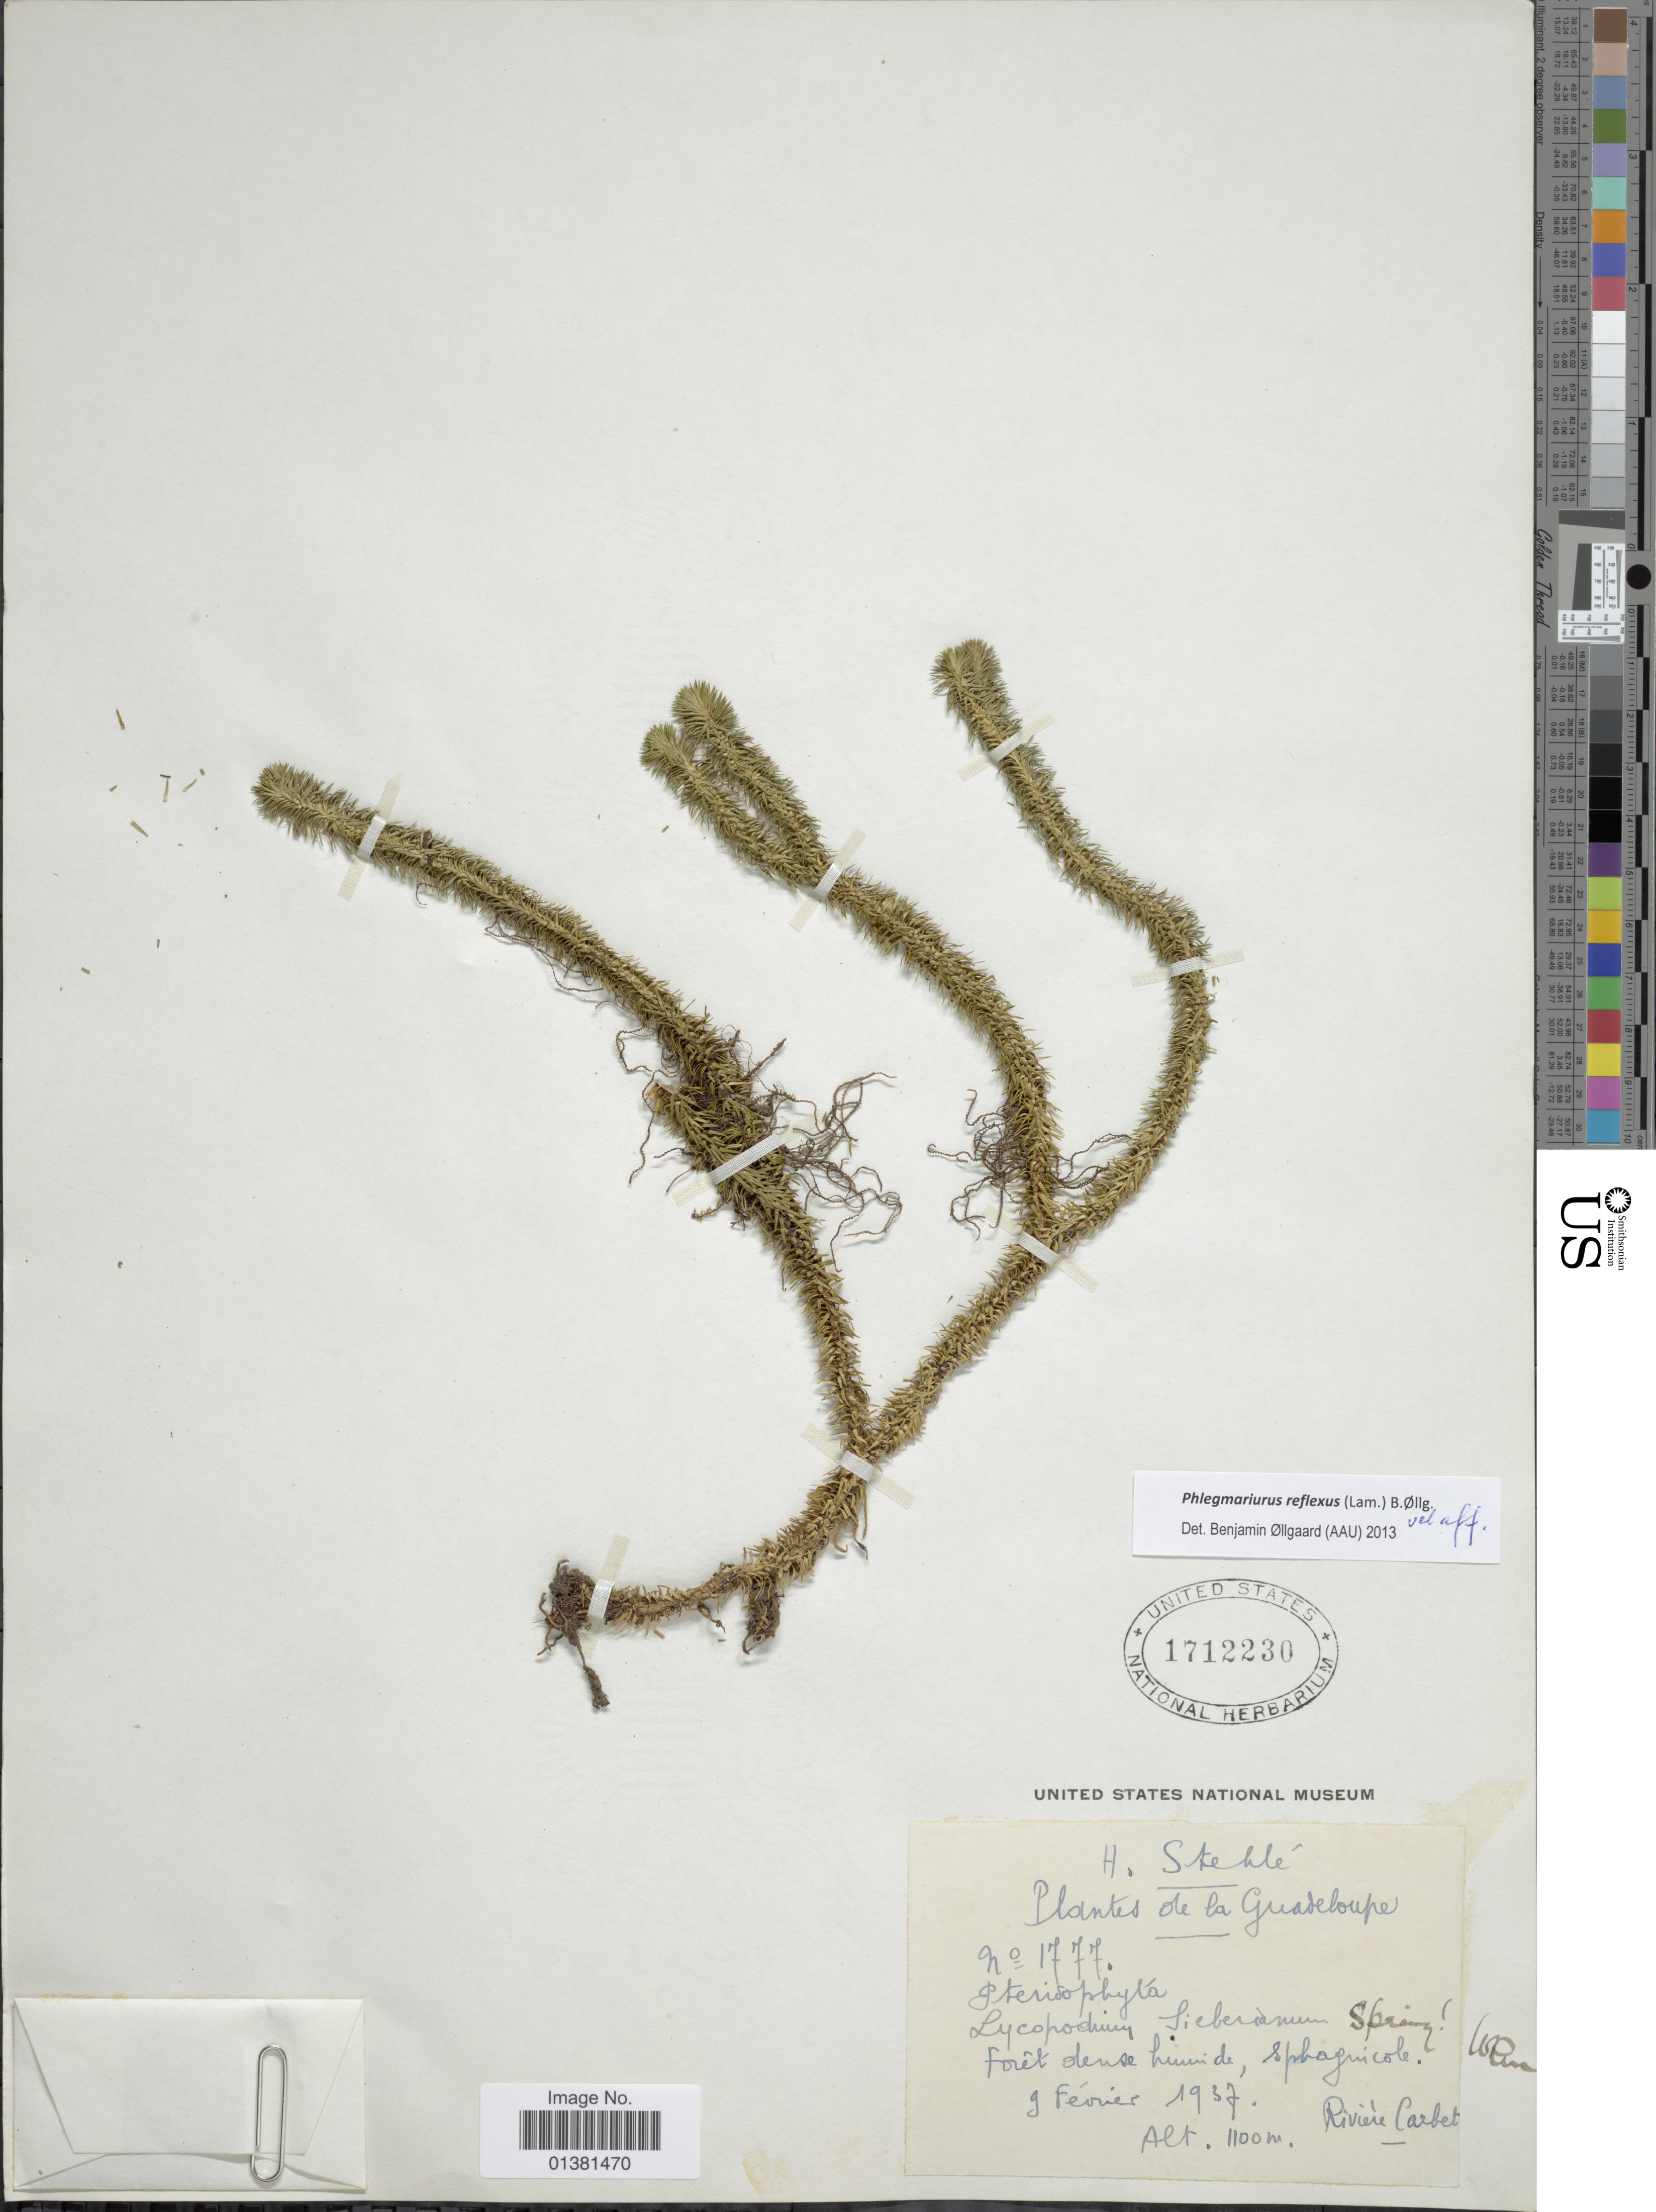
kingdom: Plantae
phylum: Tracheophyta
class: Lycopodiopsida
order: Lycopodiales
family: Lycopodiaceae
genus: Phlegmariurus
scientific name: Phlegmariurus reflexus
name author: (Lam.) B. Øllg.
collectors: H. Stehlé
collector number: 1777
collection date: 1937-02-09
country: Guadeloupe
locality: Forêt dense humide, Sphagnicole, Riviére Carbet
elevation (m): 1100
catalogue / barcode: US 1712230